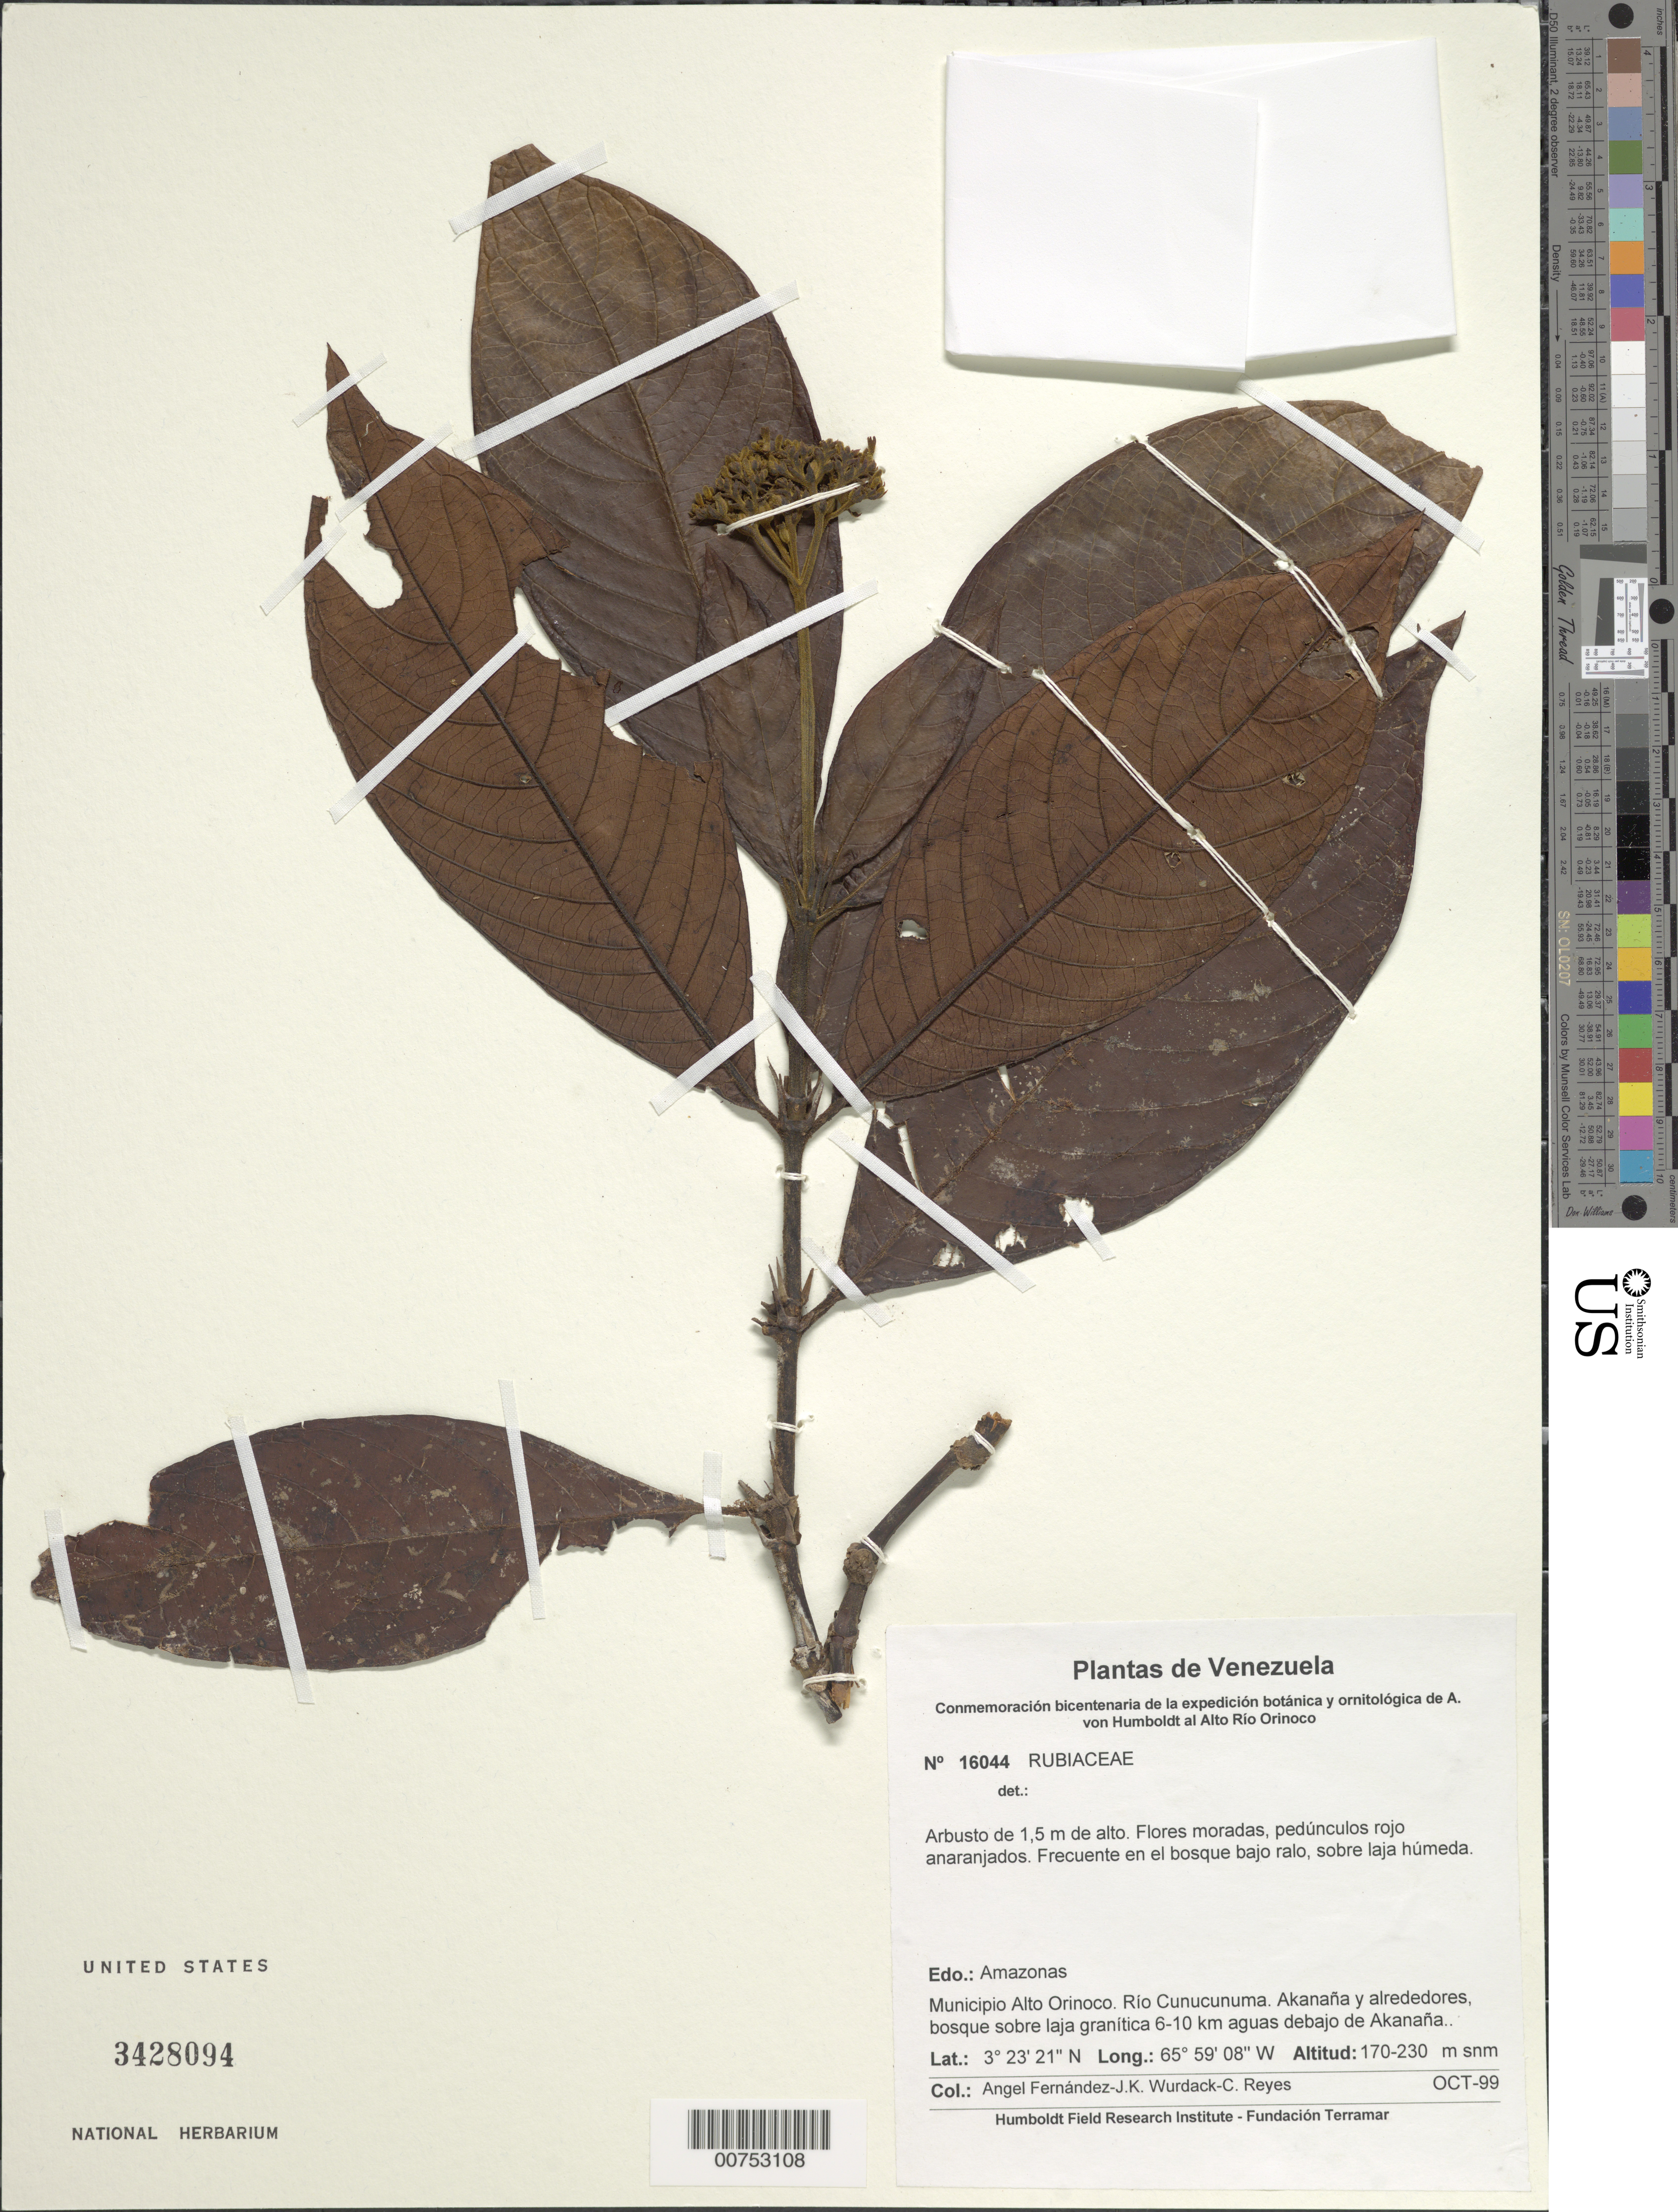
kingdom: Plantae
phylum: Tracheophyta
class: Magnoliopsida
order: Gentianales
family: Rubiaceae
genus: Palicourea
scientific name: Palicourea sp.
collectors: A. Fernández, K. Wurdack & C. Reyes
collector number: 16044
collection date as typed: Oct-99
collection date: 1999-10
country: Venezuela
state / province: Amazonas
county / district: Alto Orinoco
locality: Río Cunucunuma, 6-10 km aguas debajo de Akanaña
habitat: Bosque sobre laja granítica; bosque bajo ralo, sobre laja húmeda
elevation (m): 170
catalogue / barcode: US 3428094